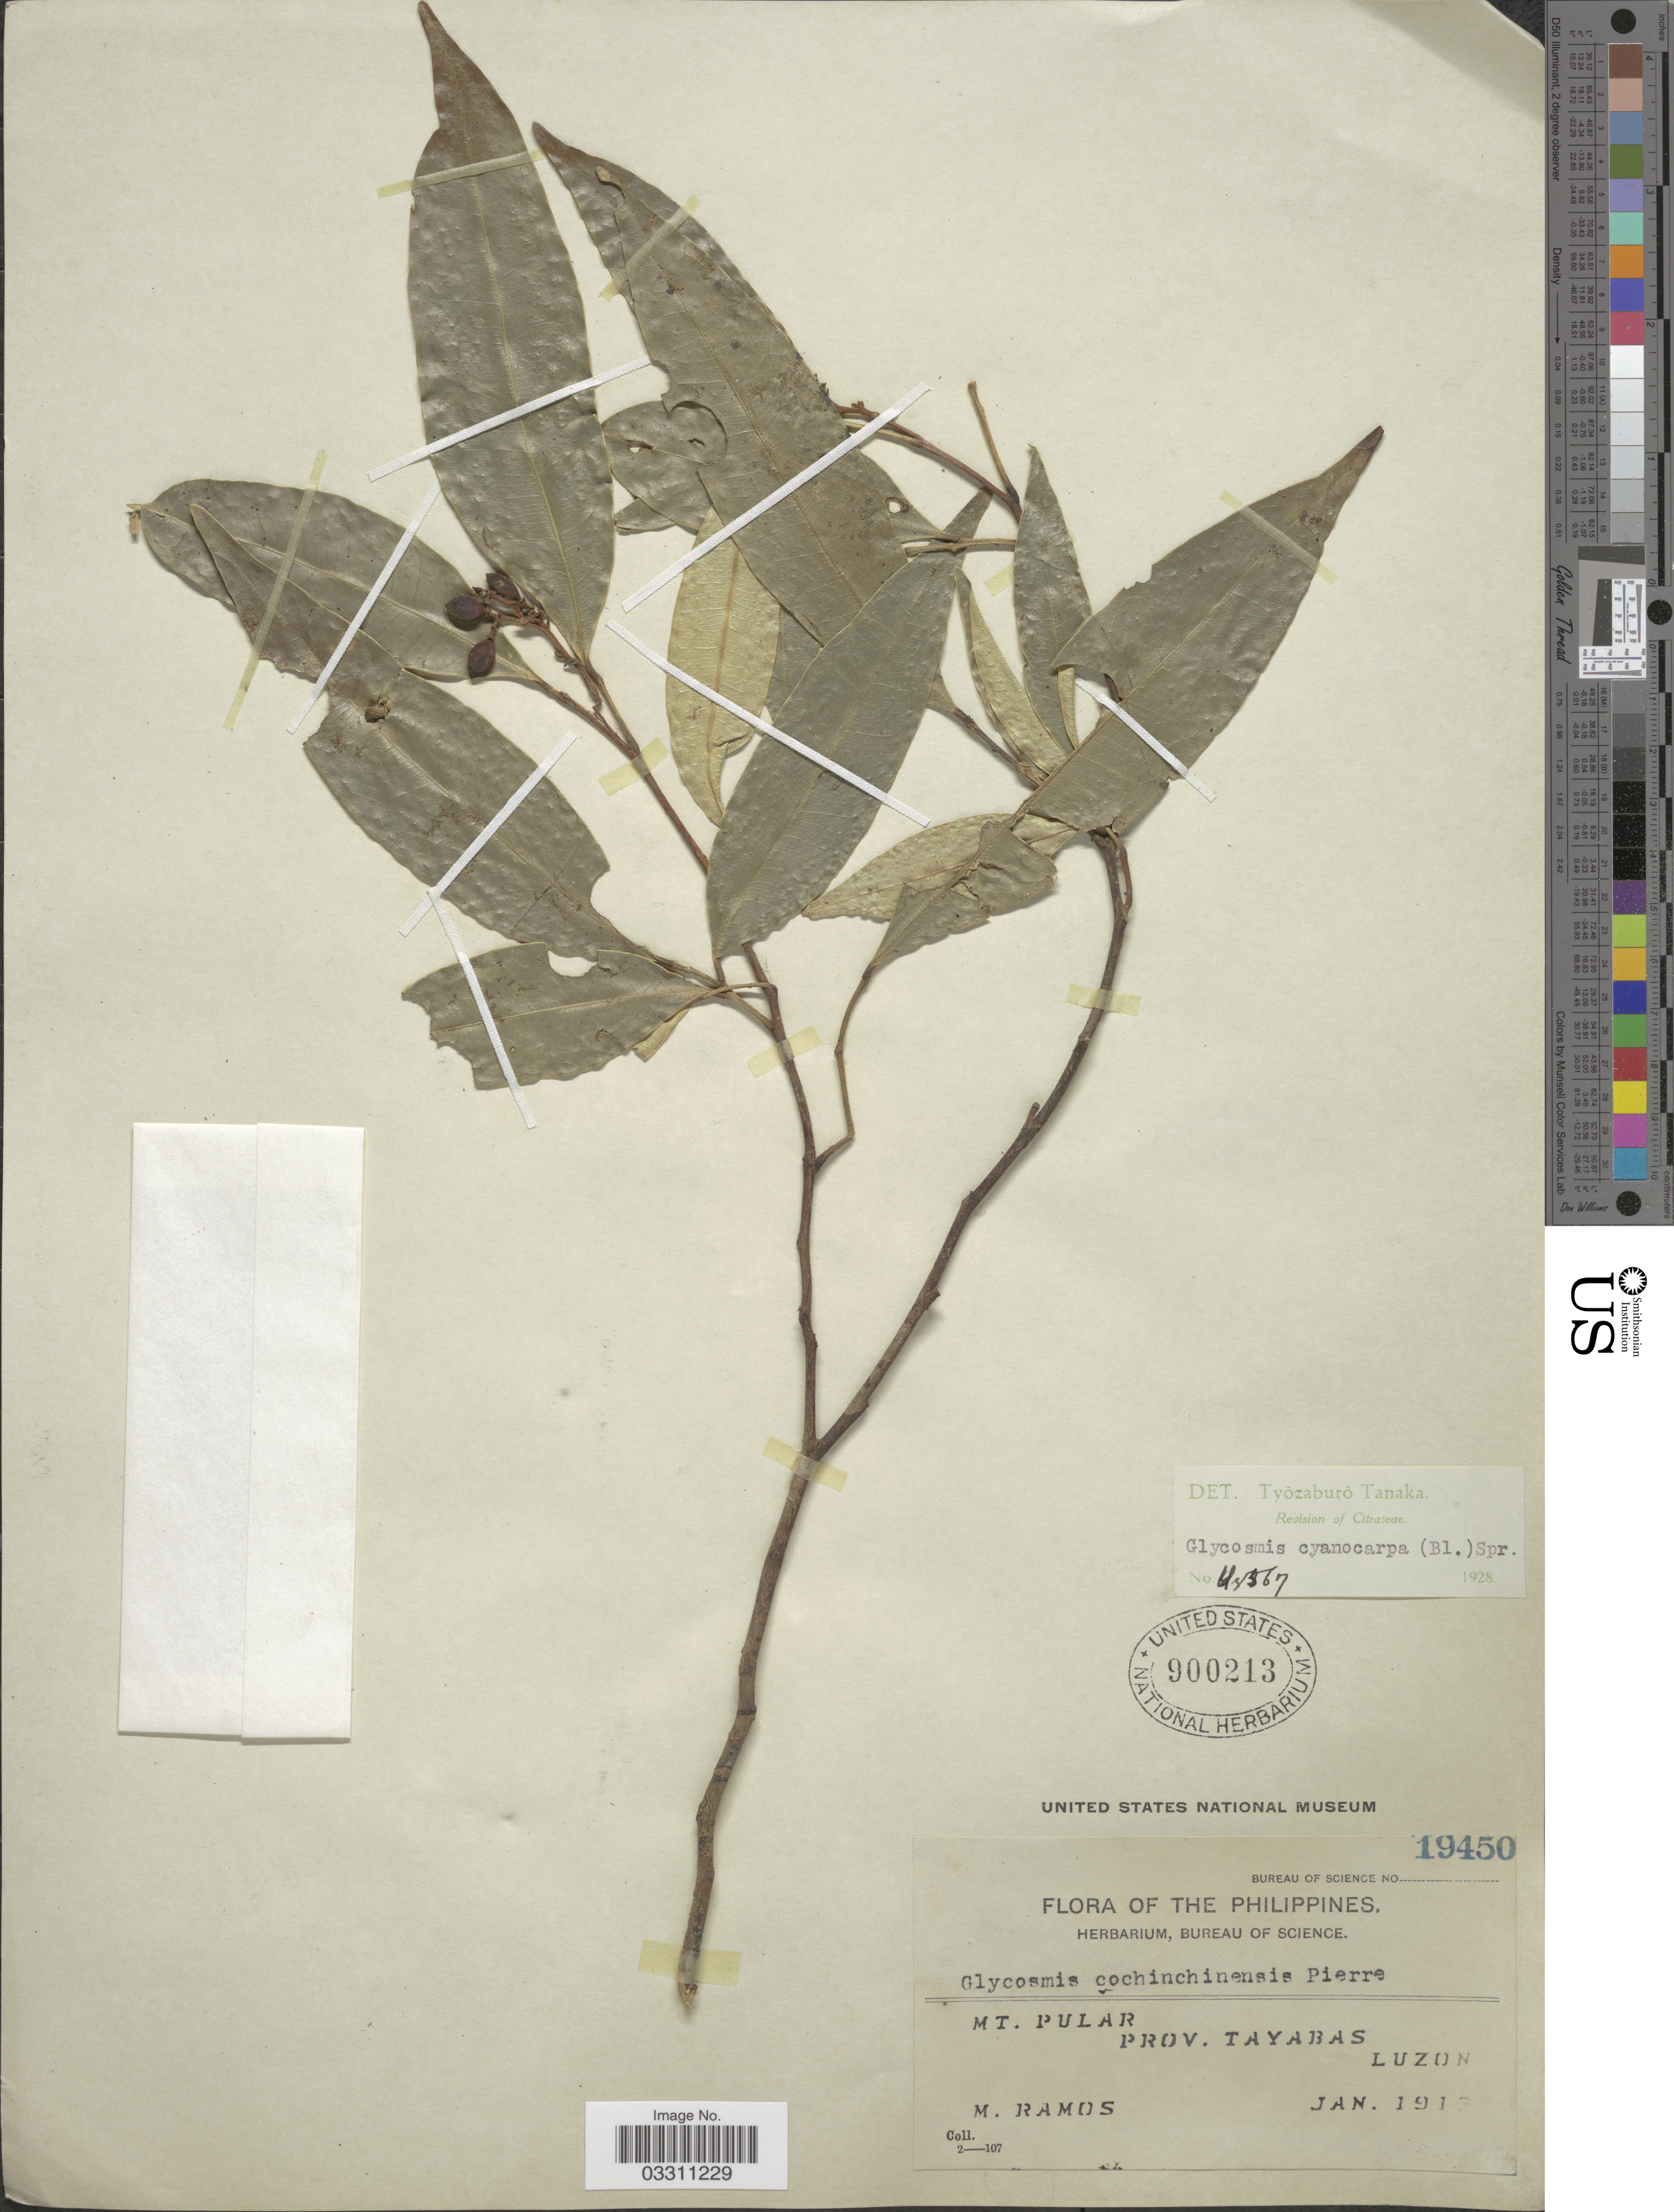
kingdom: Plantae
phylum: Tracheophyta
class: Magnoliopsida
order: Sapindales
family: Rutaceae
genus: Glycosmis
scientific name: Glycosmis cyanocarpa var. cyanocarpa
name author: (Blume) Spreng.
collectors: M. Ramos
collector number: Bureau of Science 19450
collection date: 1913-01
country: Philippines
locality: Mt. Pular. Prov. Tayabas. Luzon.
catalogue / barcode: US 900213